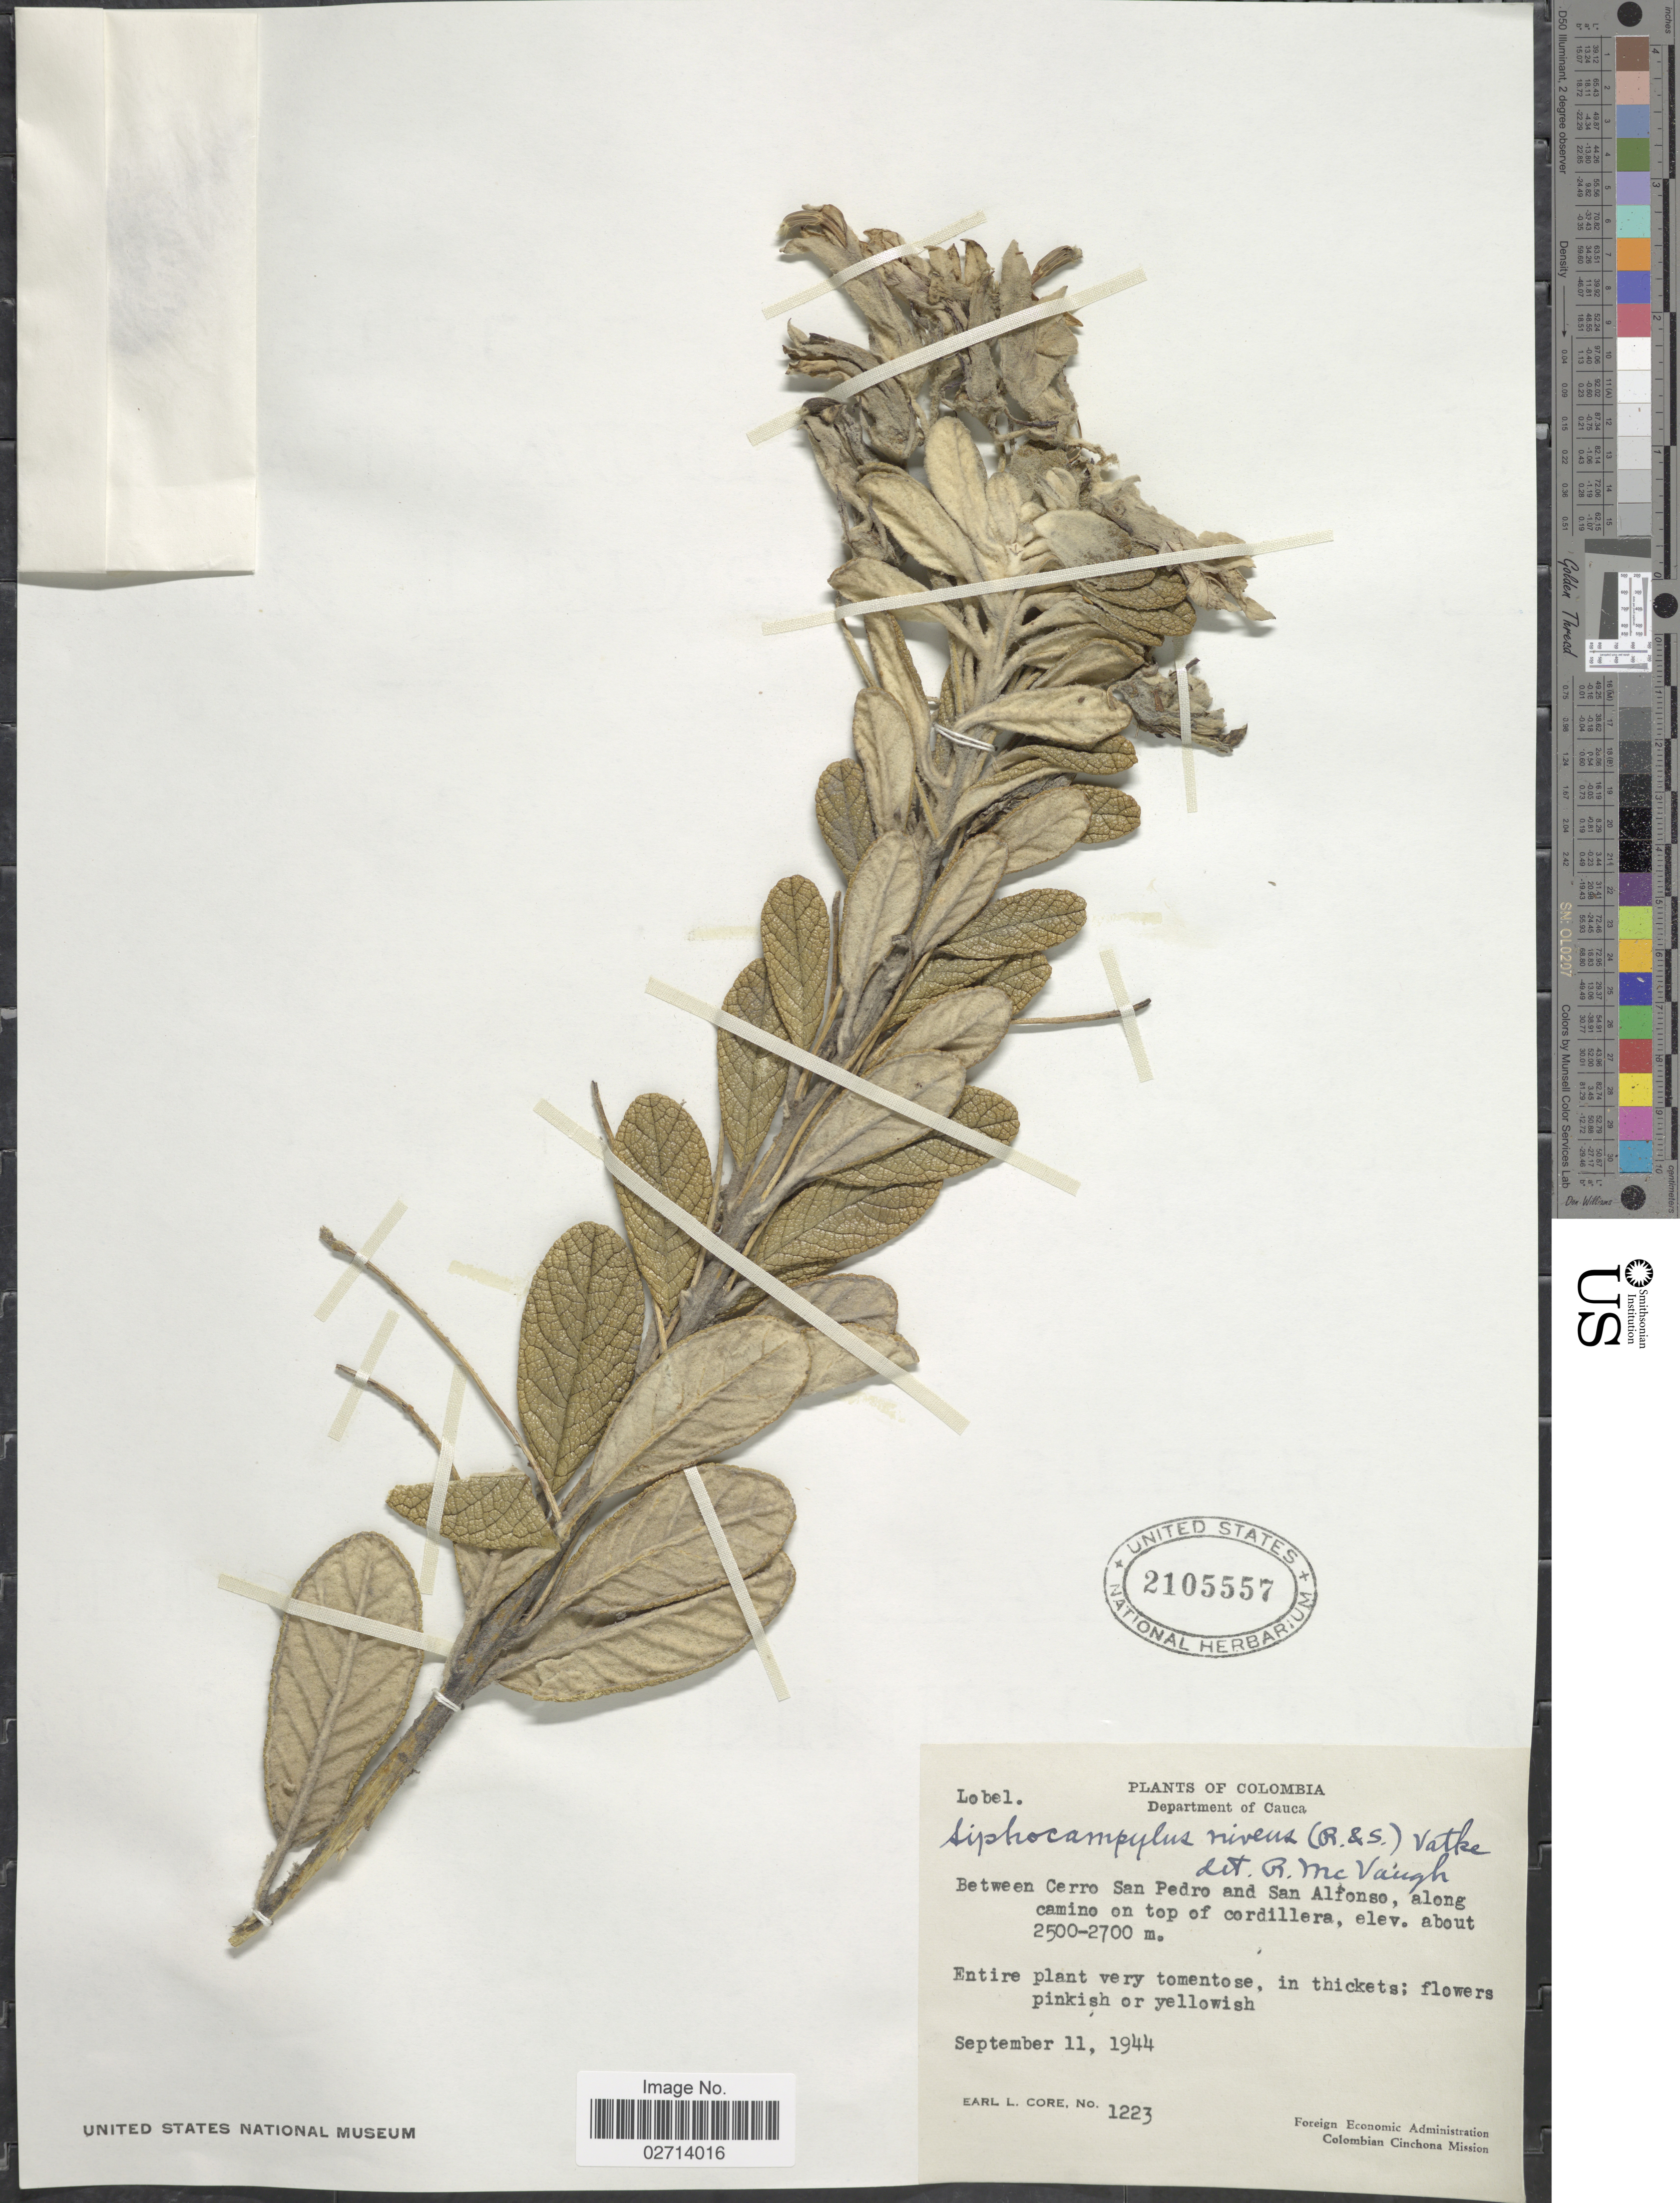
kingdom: Plantae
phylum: Tracheophyta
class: Magnoliopsida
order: Asterales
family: Campanulaceae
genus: Siphocampylus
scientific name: Siphocampylus niveus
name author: (Willd. ex Schult.) Vatke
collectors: E. L. Core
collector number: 1223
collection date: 1944-09-11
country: Colombia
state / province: Cauca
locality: Between Cerro San Pedro and San Alfonso, along camino on top of cordillera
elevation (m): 2500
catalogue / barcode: US 2105557